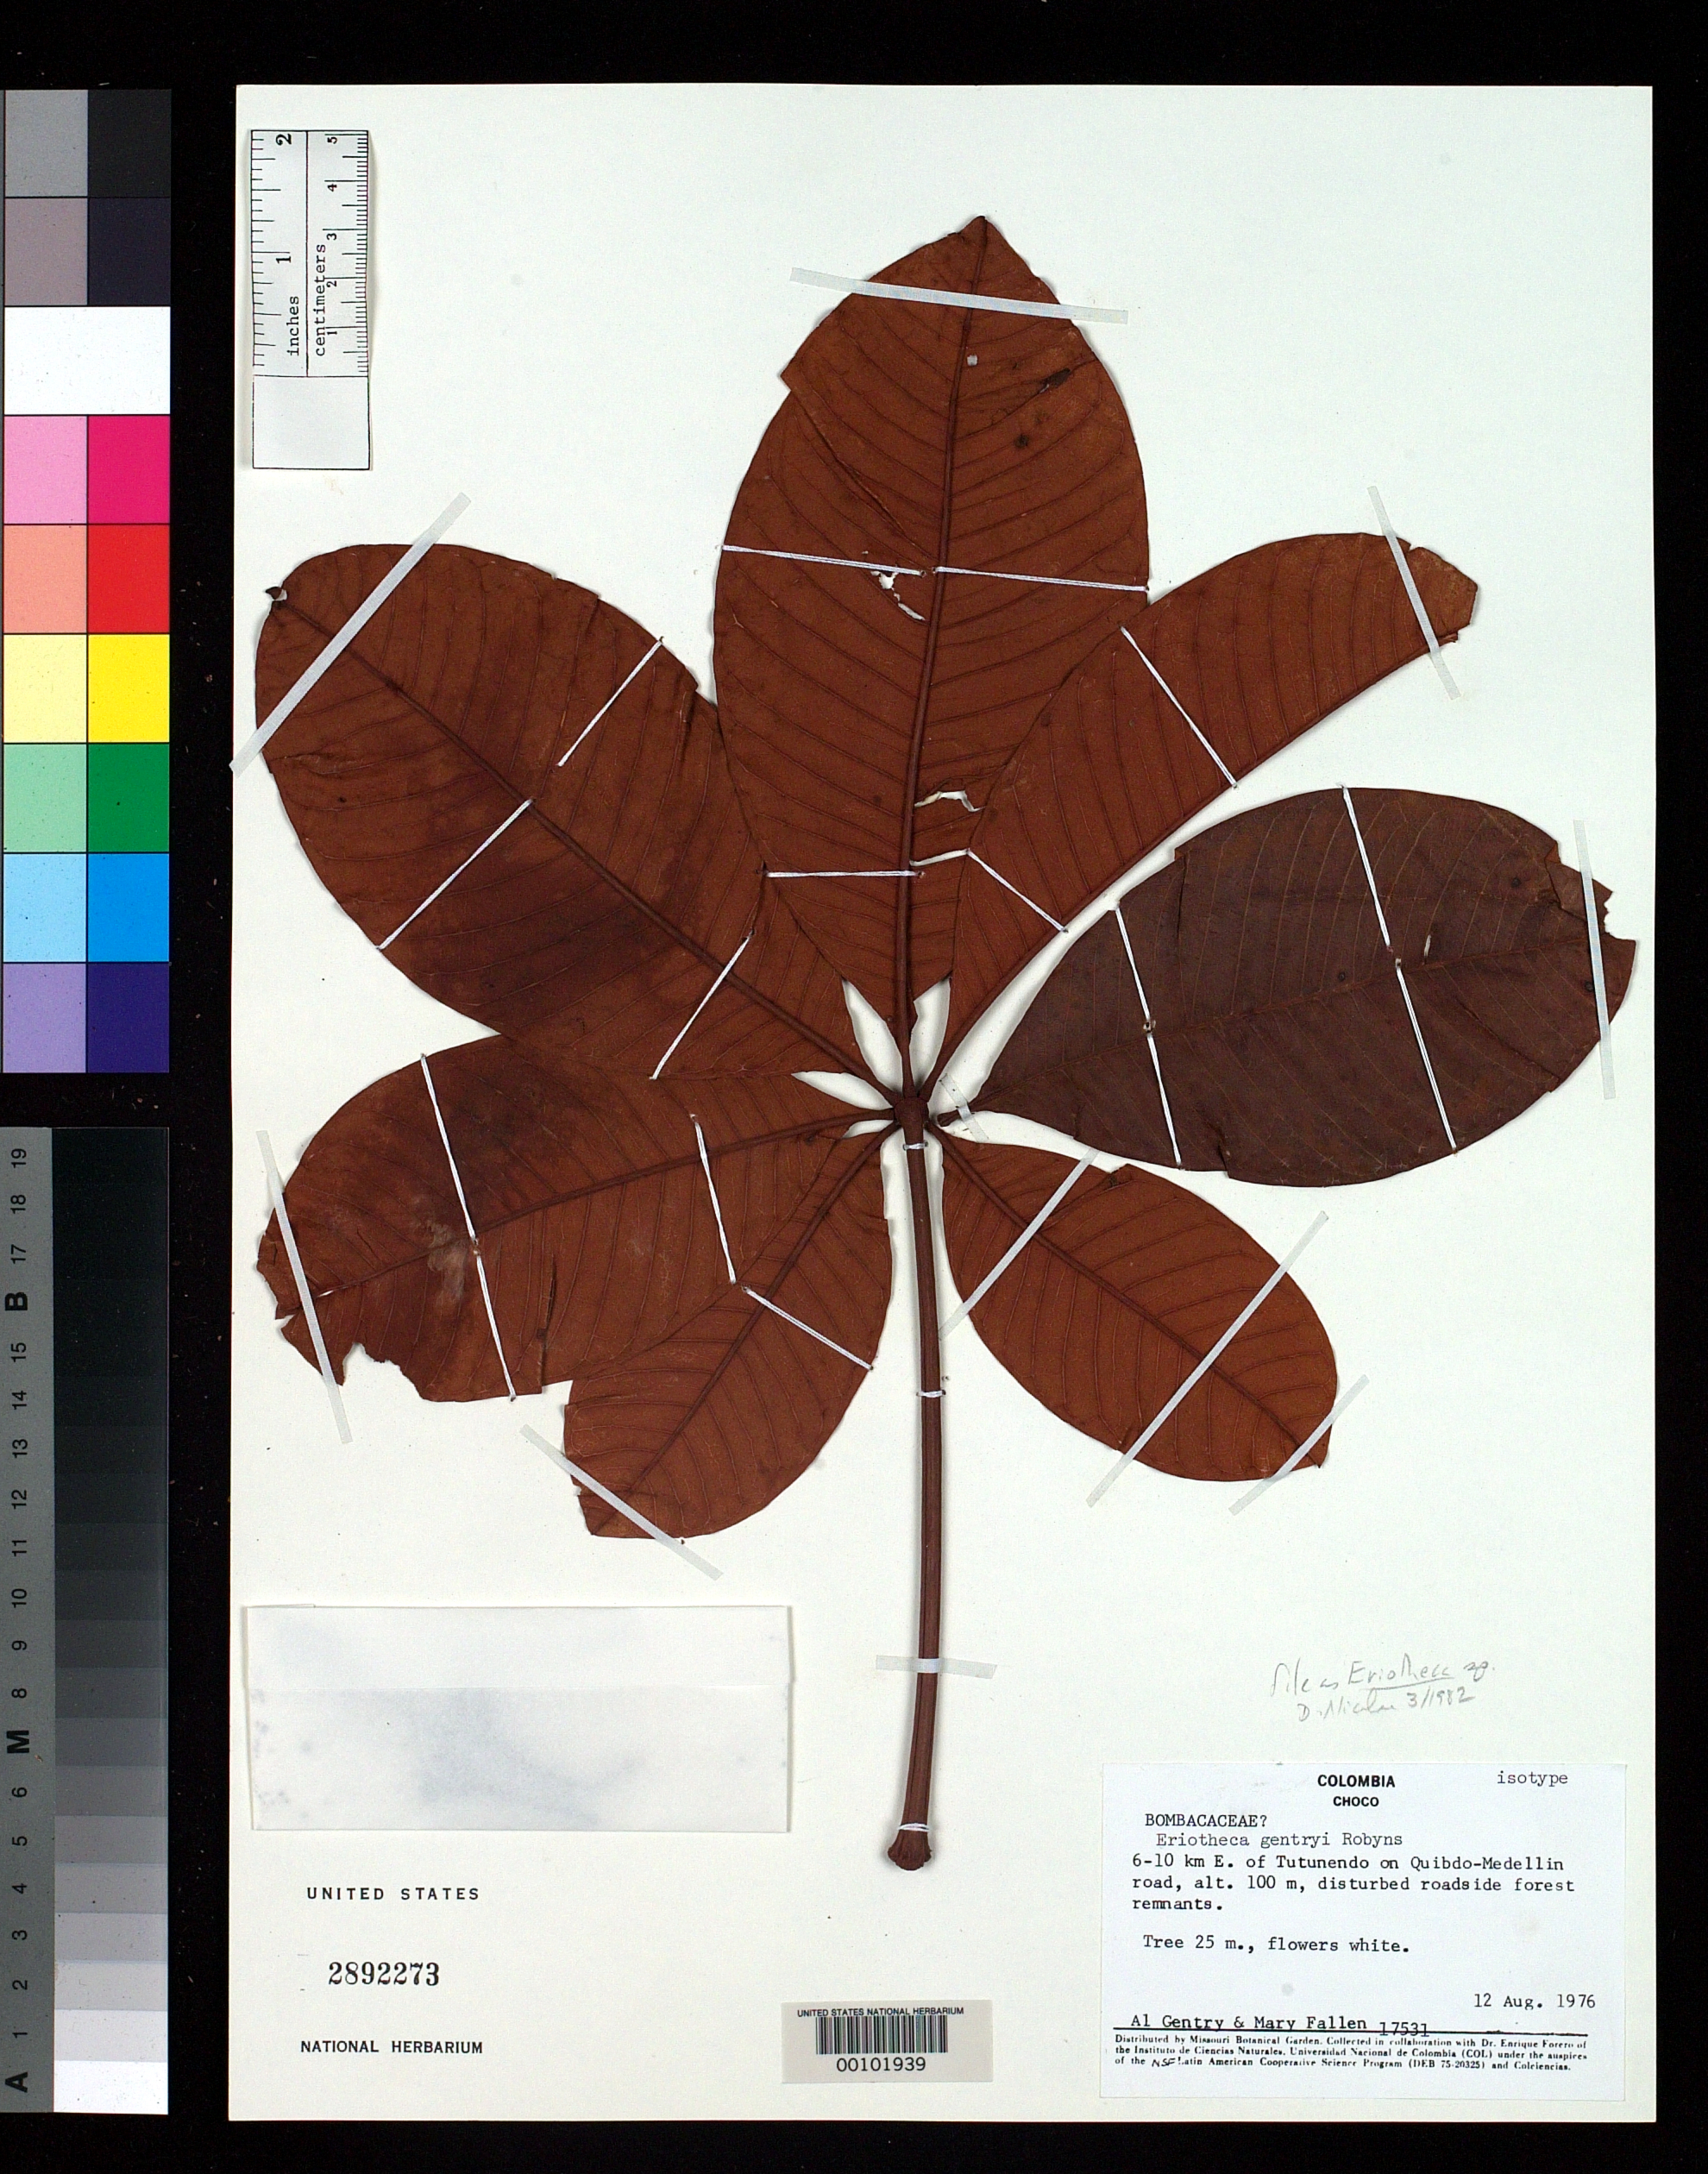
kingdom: Plantae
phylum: Tracheophyta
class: Magnoliopsida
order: Malvales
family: Malvaceae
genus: Eriotheca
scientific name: Eriotheca gentryi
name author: A. Robyns & S. Nilsson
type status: Isotype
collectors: A. H. Gentry & M. Fallen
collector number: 17531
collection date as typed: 12 Aug 1976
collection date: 1976-08-12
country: Colombia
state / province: Chocó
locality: E of TutUnendo on Quibdo - Medellin road.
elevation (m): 100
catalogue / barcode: US 2892273